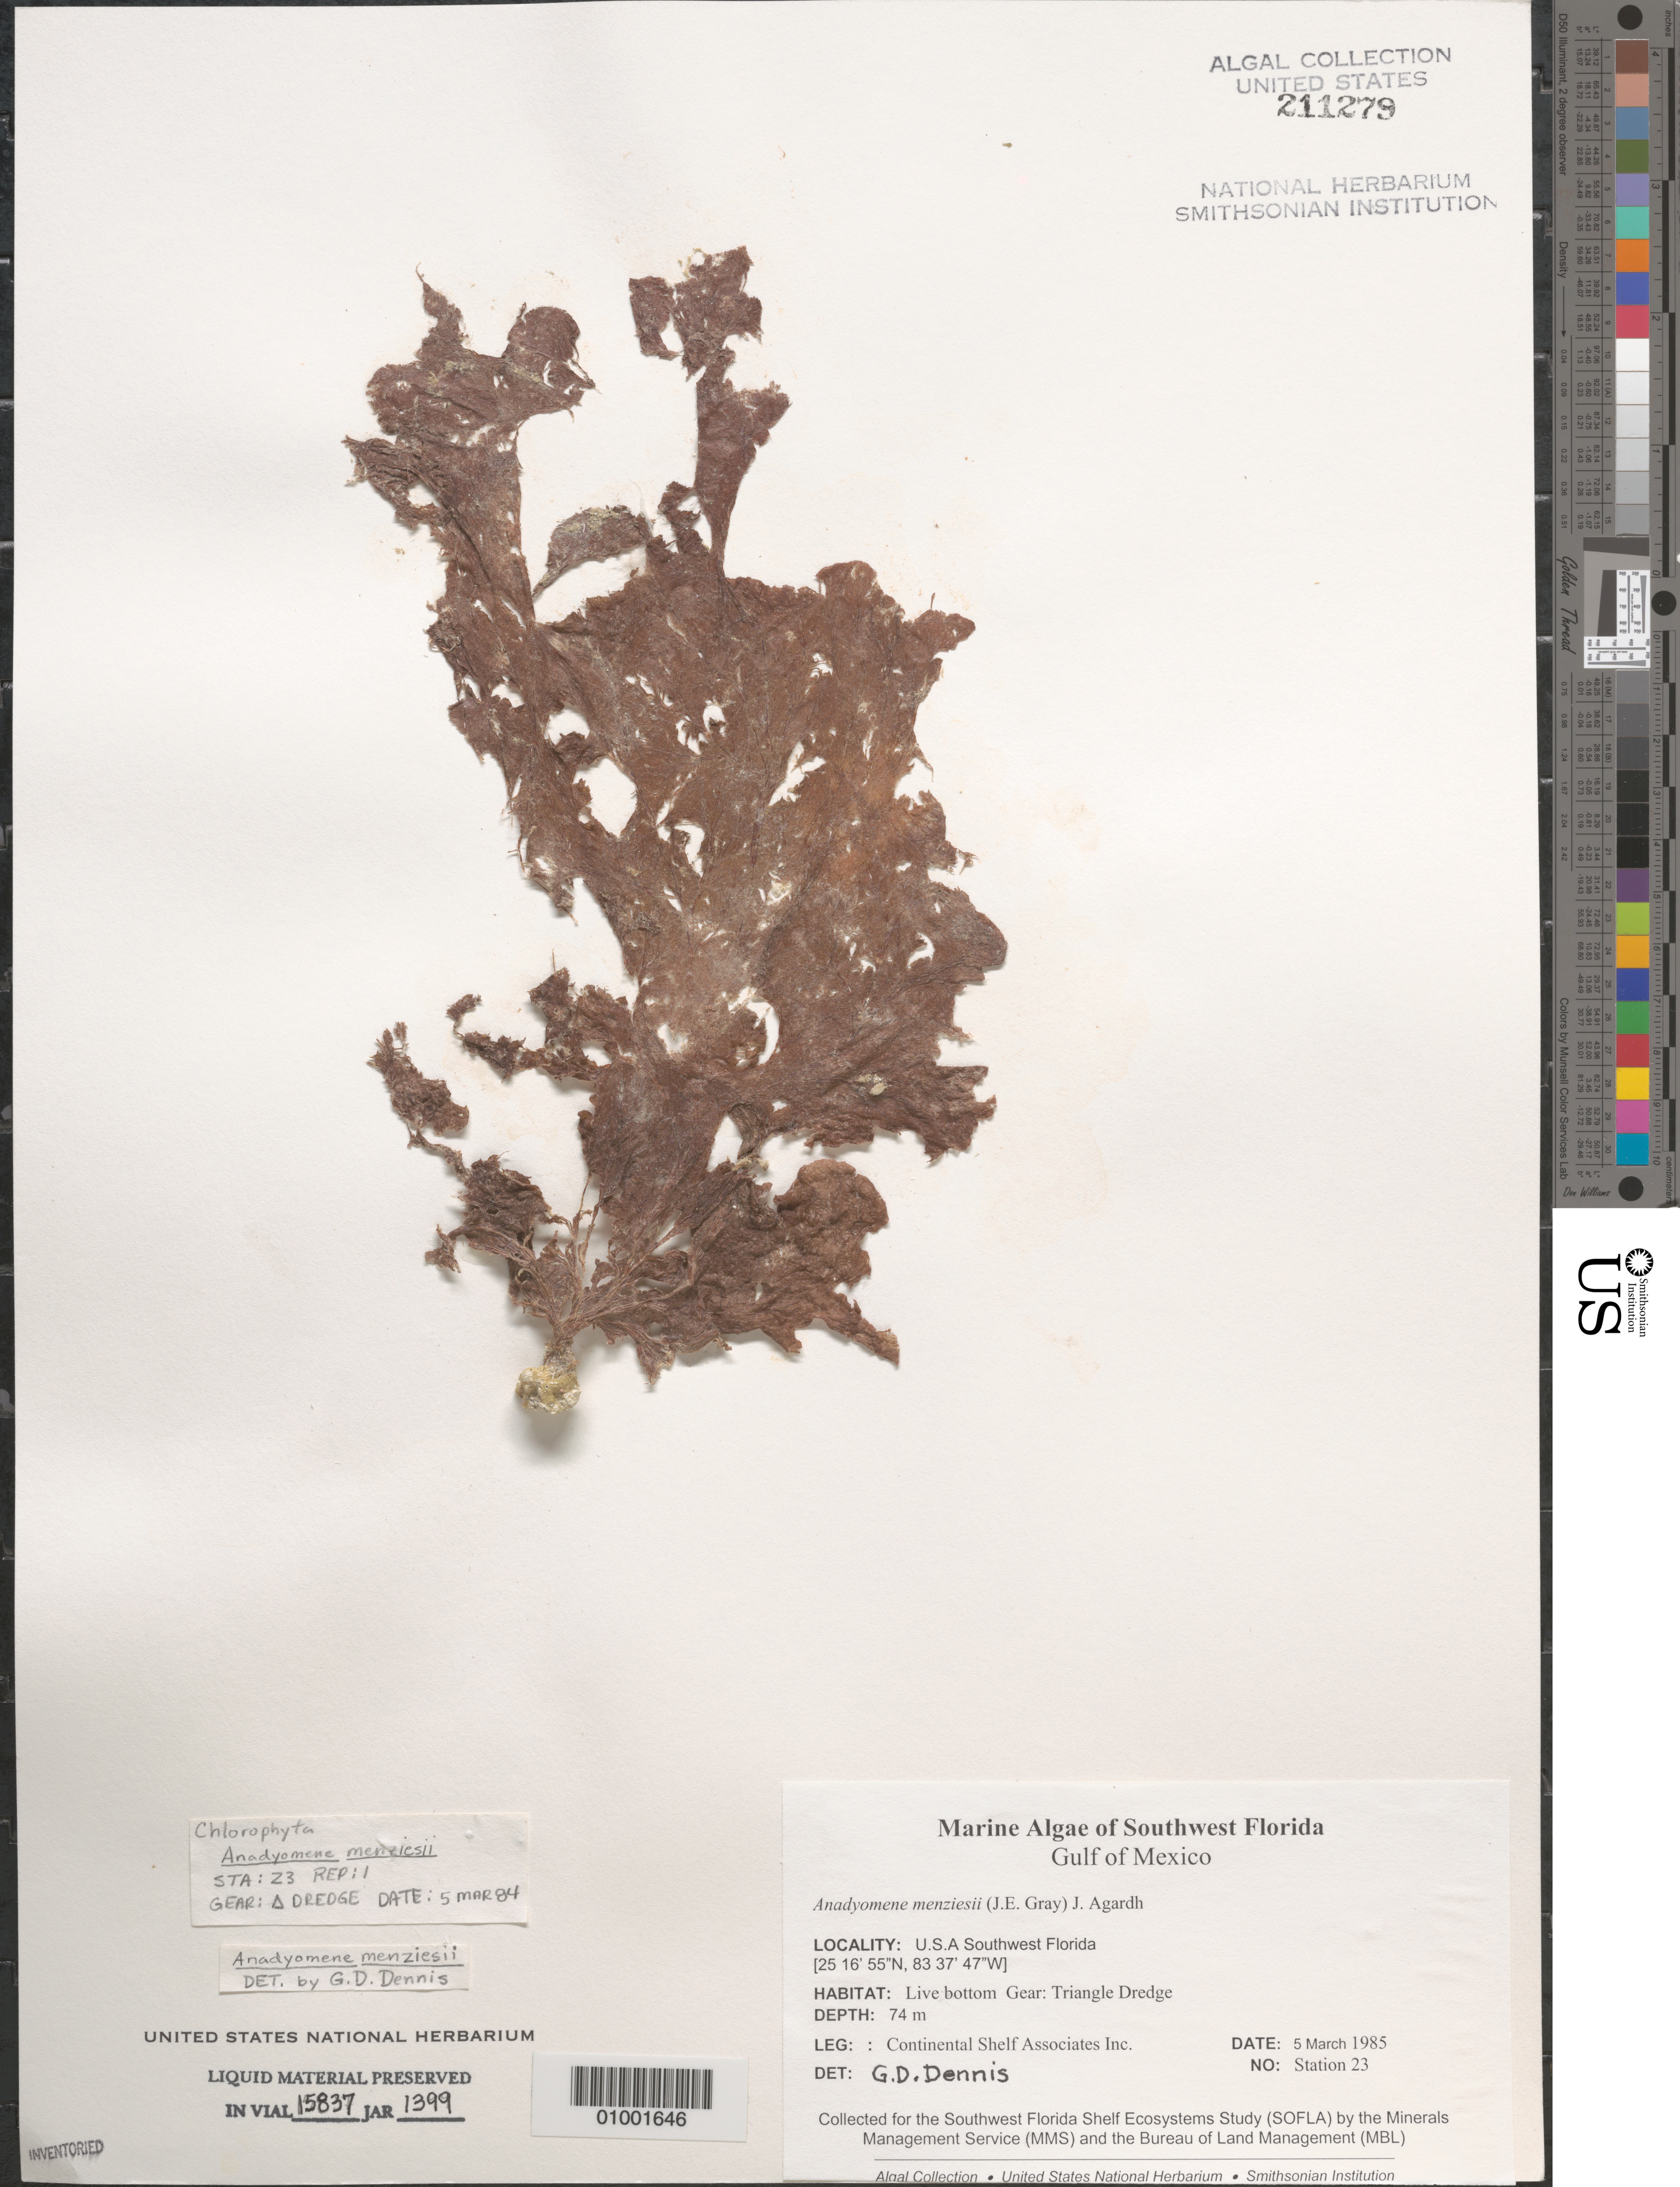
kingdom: Plantae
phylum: Chlorophyta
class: Ulvophyceae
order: Cladophorales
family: Anadyomenaceae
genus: Anadyomene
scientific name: Anadyomene menziesii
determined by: Dennis, G. D.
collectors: Continental Shelf Associates Inc.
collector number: Station 23 Rep 1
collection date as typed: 05 Mar 1985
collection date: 1985-03-05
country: United States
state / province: Florida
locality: Gulf of Mexico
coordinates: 25 16'55"N, 83 37'47"W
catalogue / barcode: US 211279